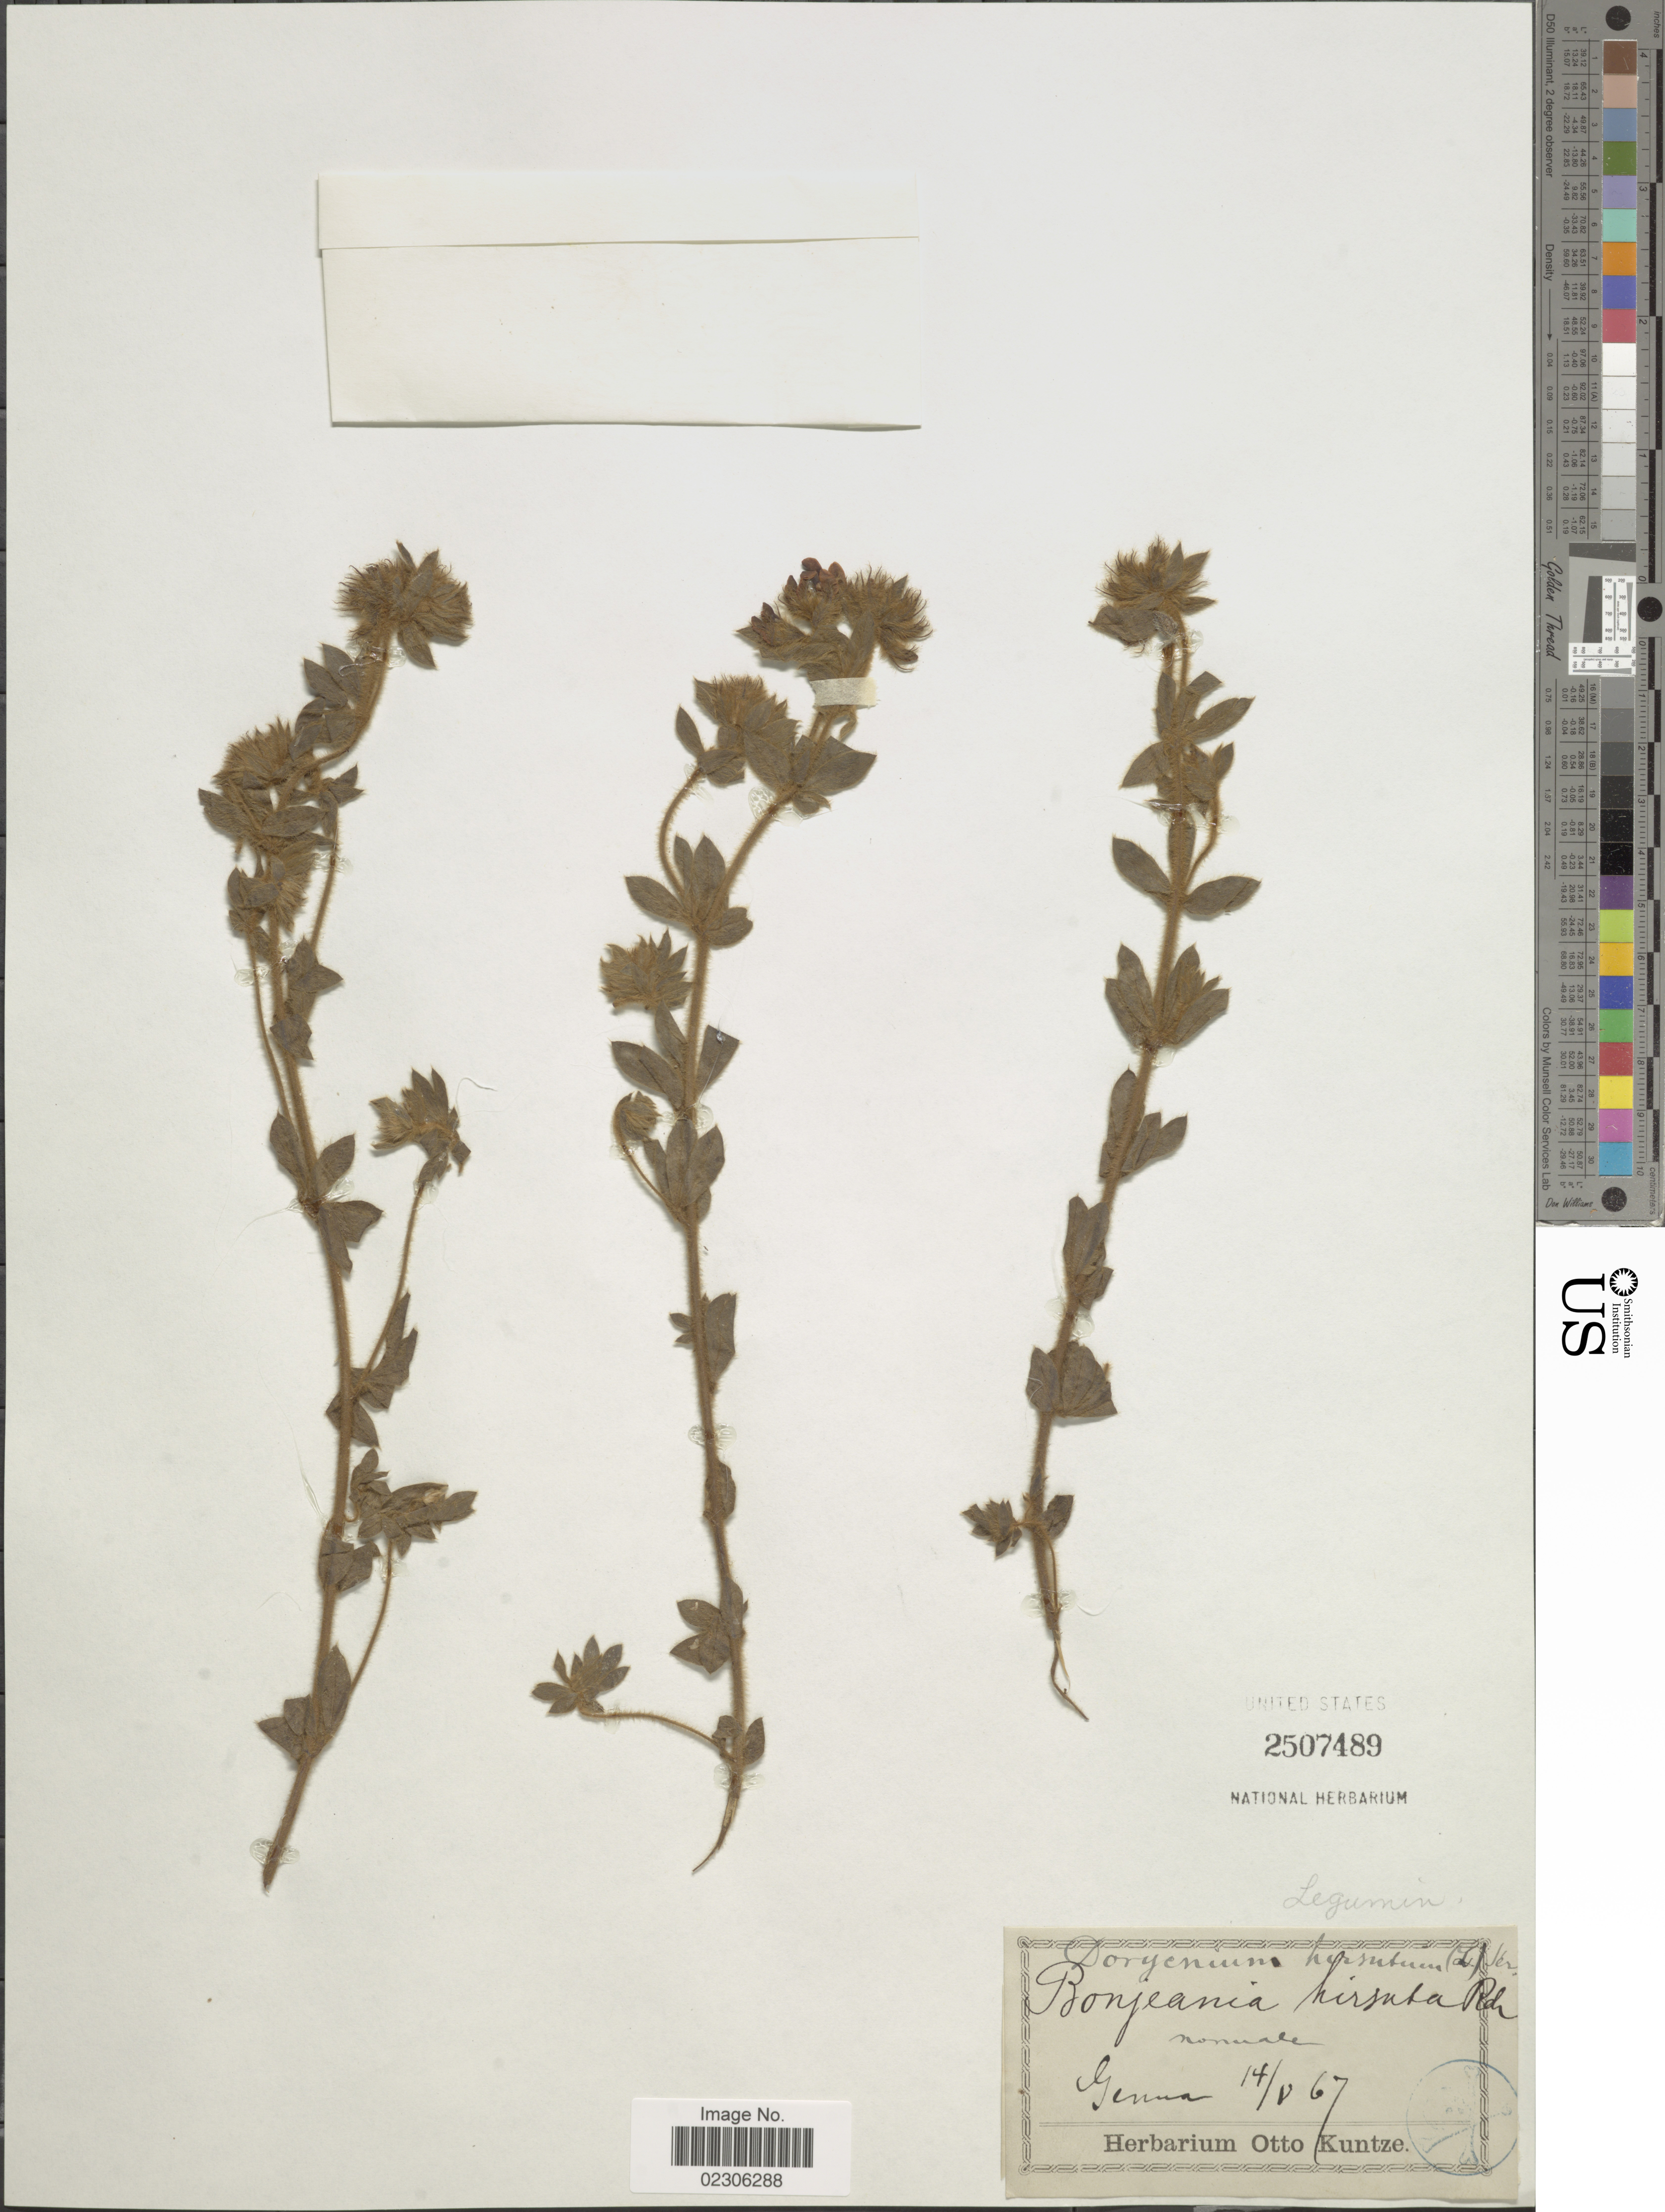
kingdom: Plantae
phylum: Tracheophyta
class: Magnoliopsida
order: Fabales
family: Fabaceae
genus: Dorycnium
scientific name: Dorycnium hirsutum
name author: (L.) Ser.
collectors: ex herb. Otto Kuntze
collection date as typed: Transcribed d/m/y: 14/8/67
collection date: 1867-08-14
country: Italy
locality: Genua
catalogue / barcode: US 2507489